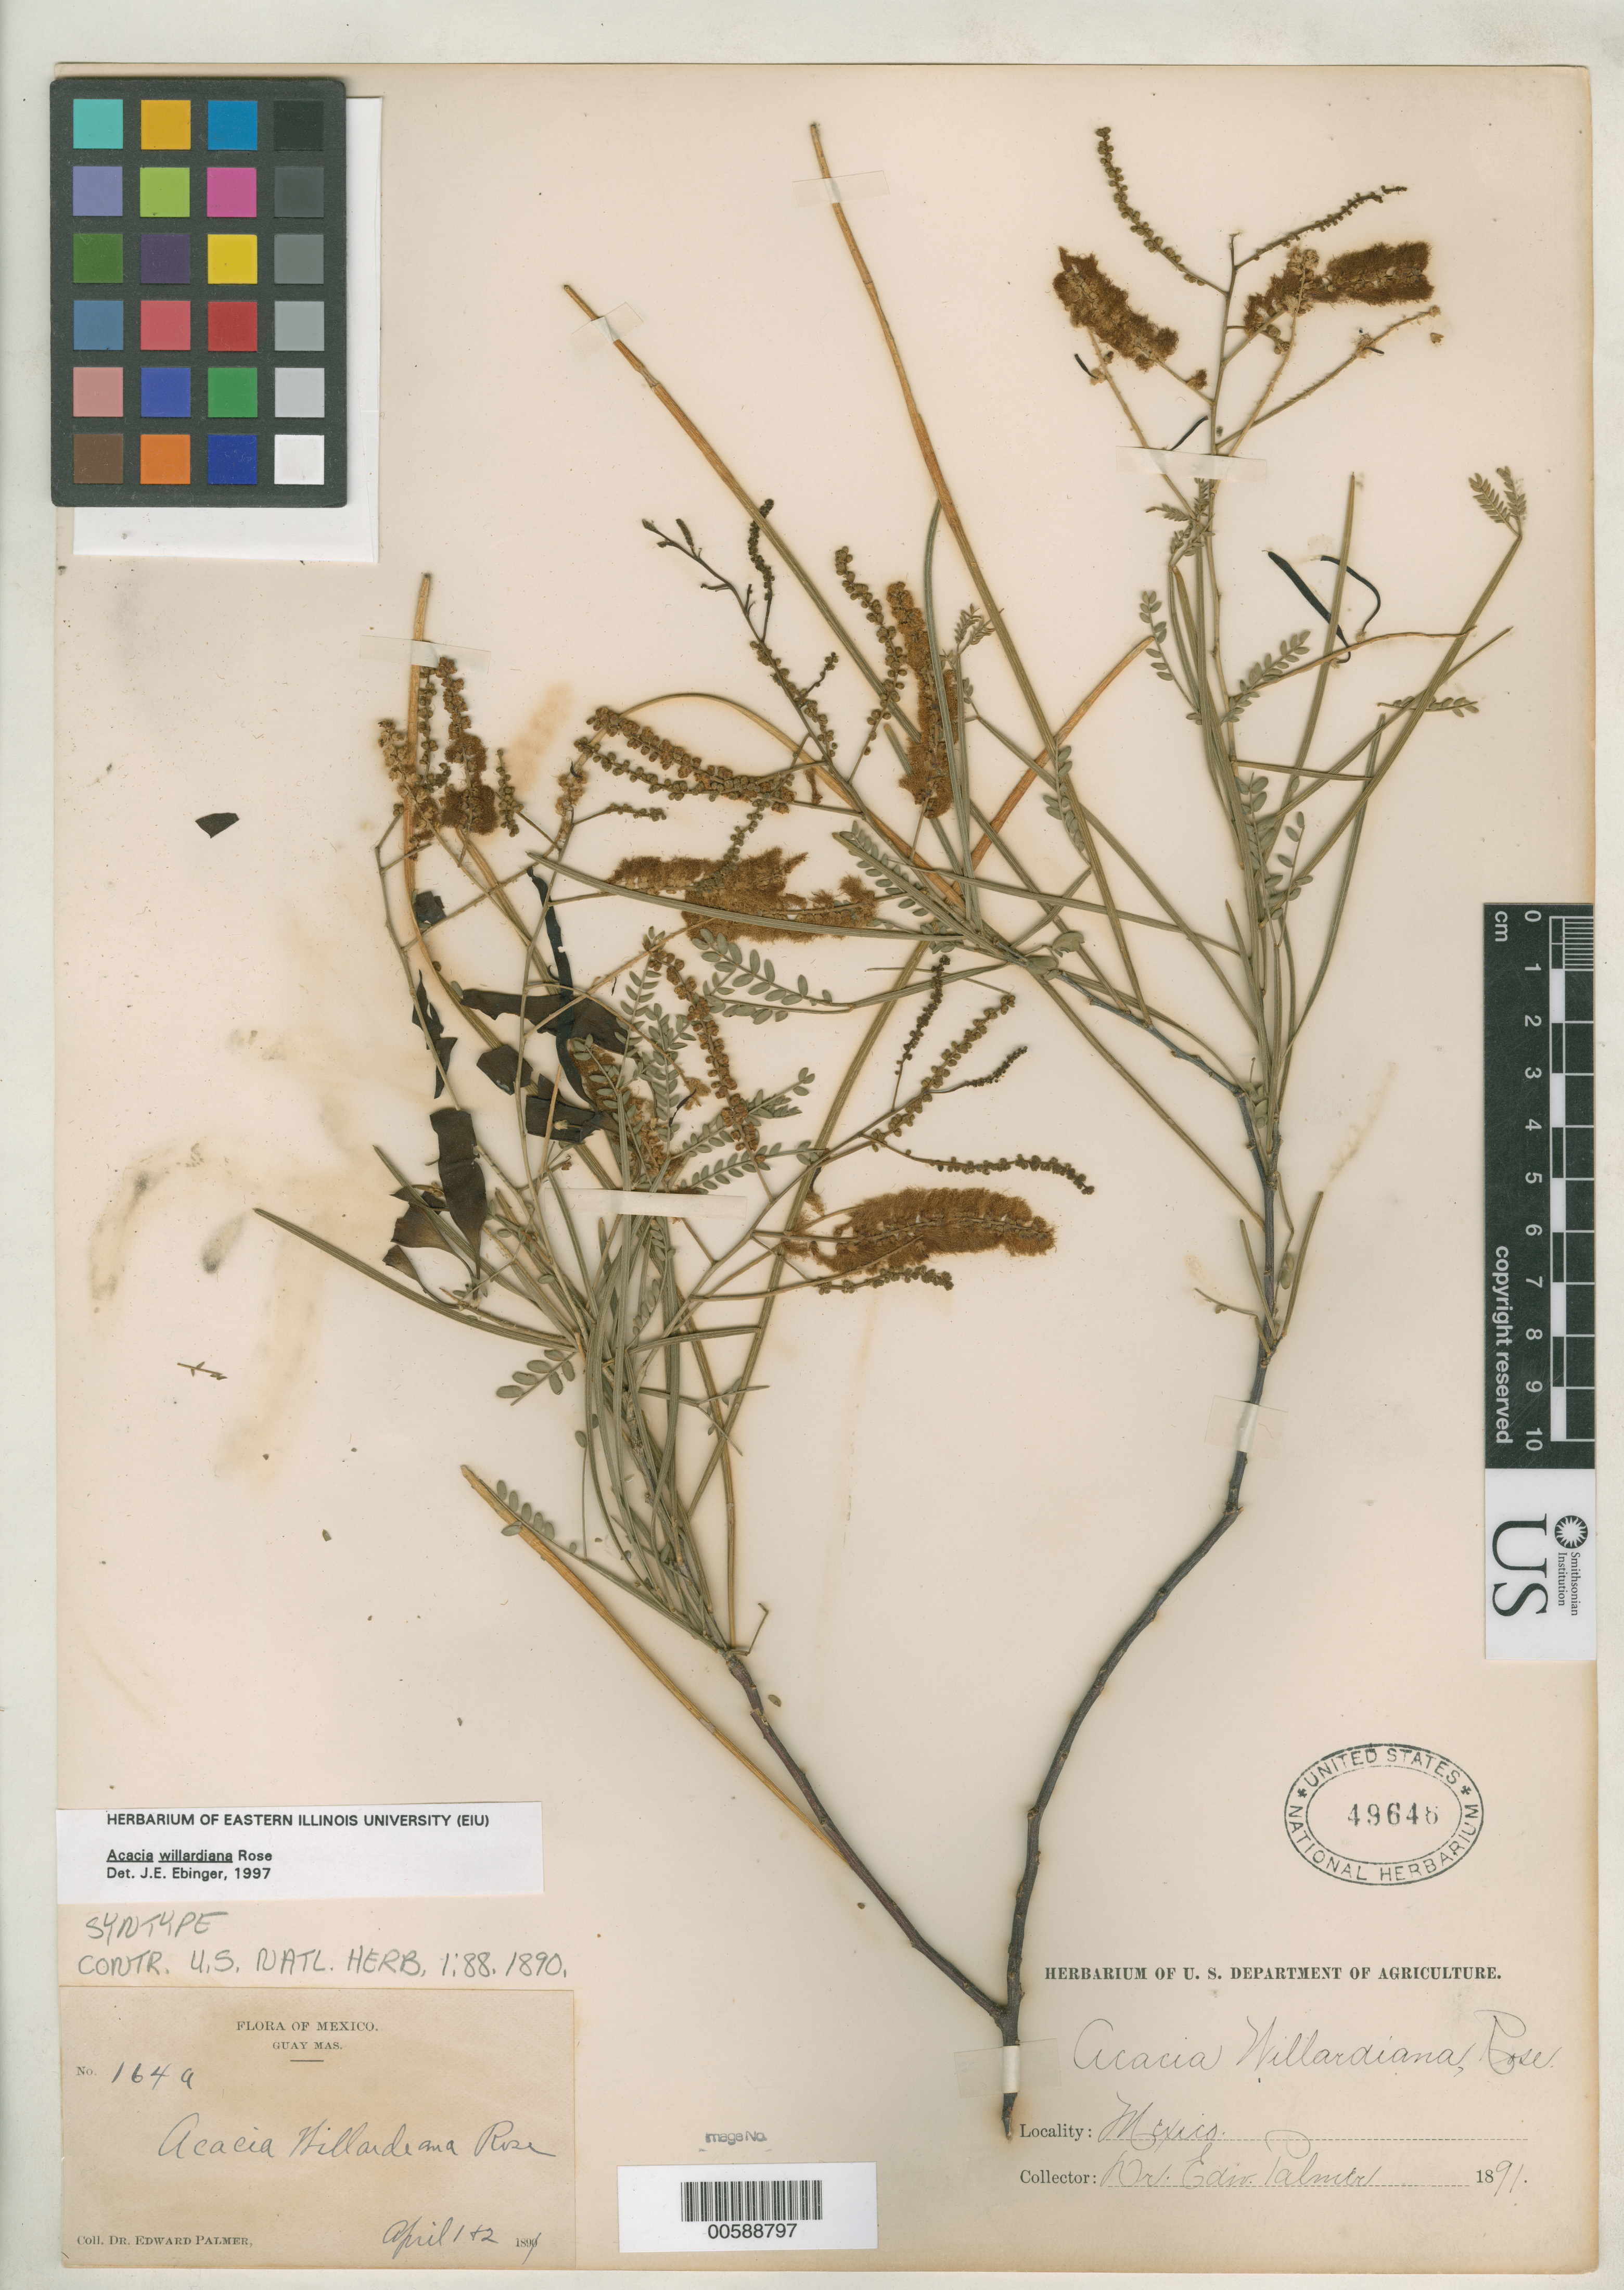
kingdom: Plantae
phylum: Tracheophyta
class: Magnoliopsida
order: Fabales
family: Fabaceae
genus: Acacia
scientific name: Acacia willardiana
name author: Rose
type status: Syntype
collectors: E. Palmer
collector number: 164 a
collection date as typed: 01 Apr 1890 to 02 Apr 1890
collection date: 1890-04-01/1890-04-02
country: Mexico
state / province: Sonora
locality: Guaymas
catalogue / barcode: US 49646